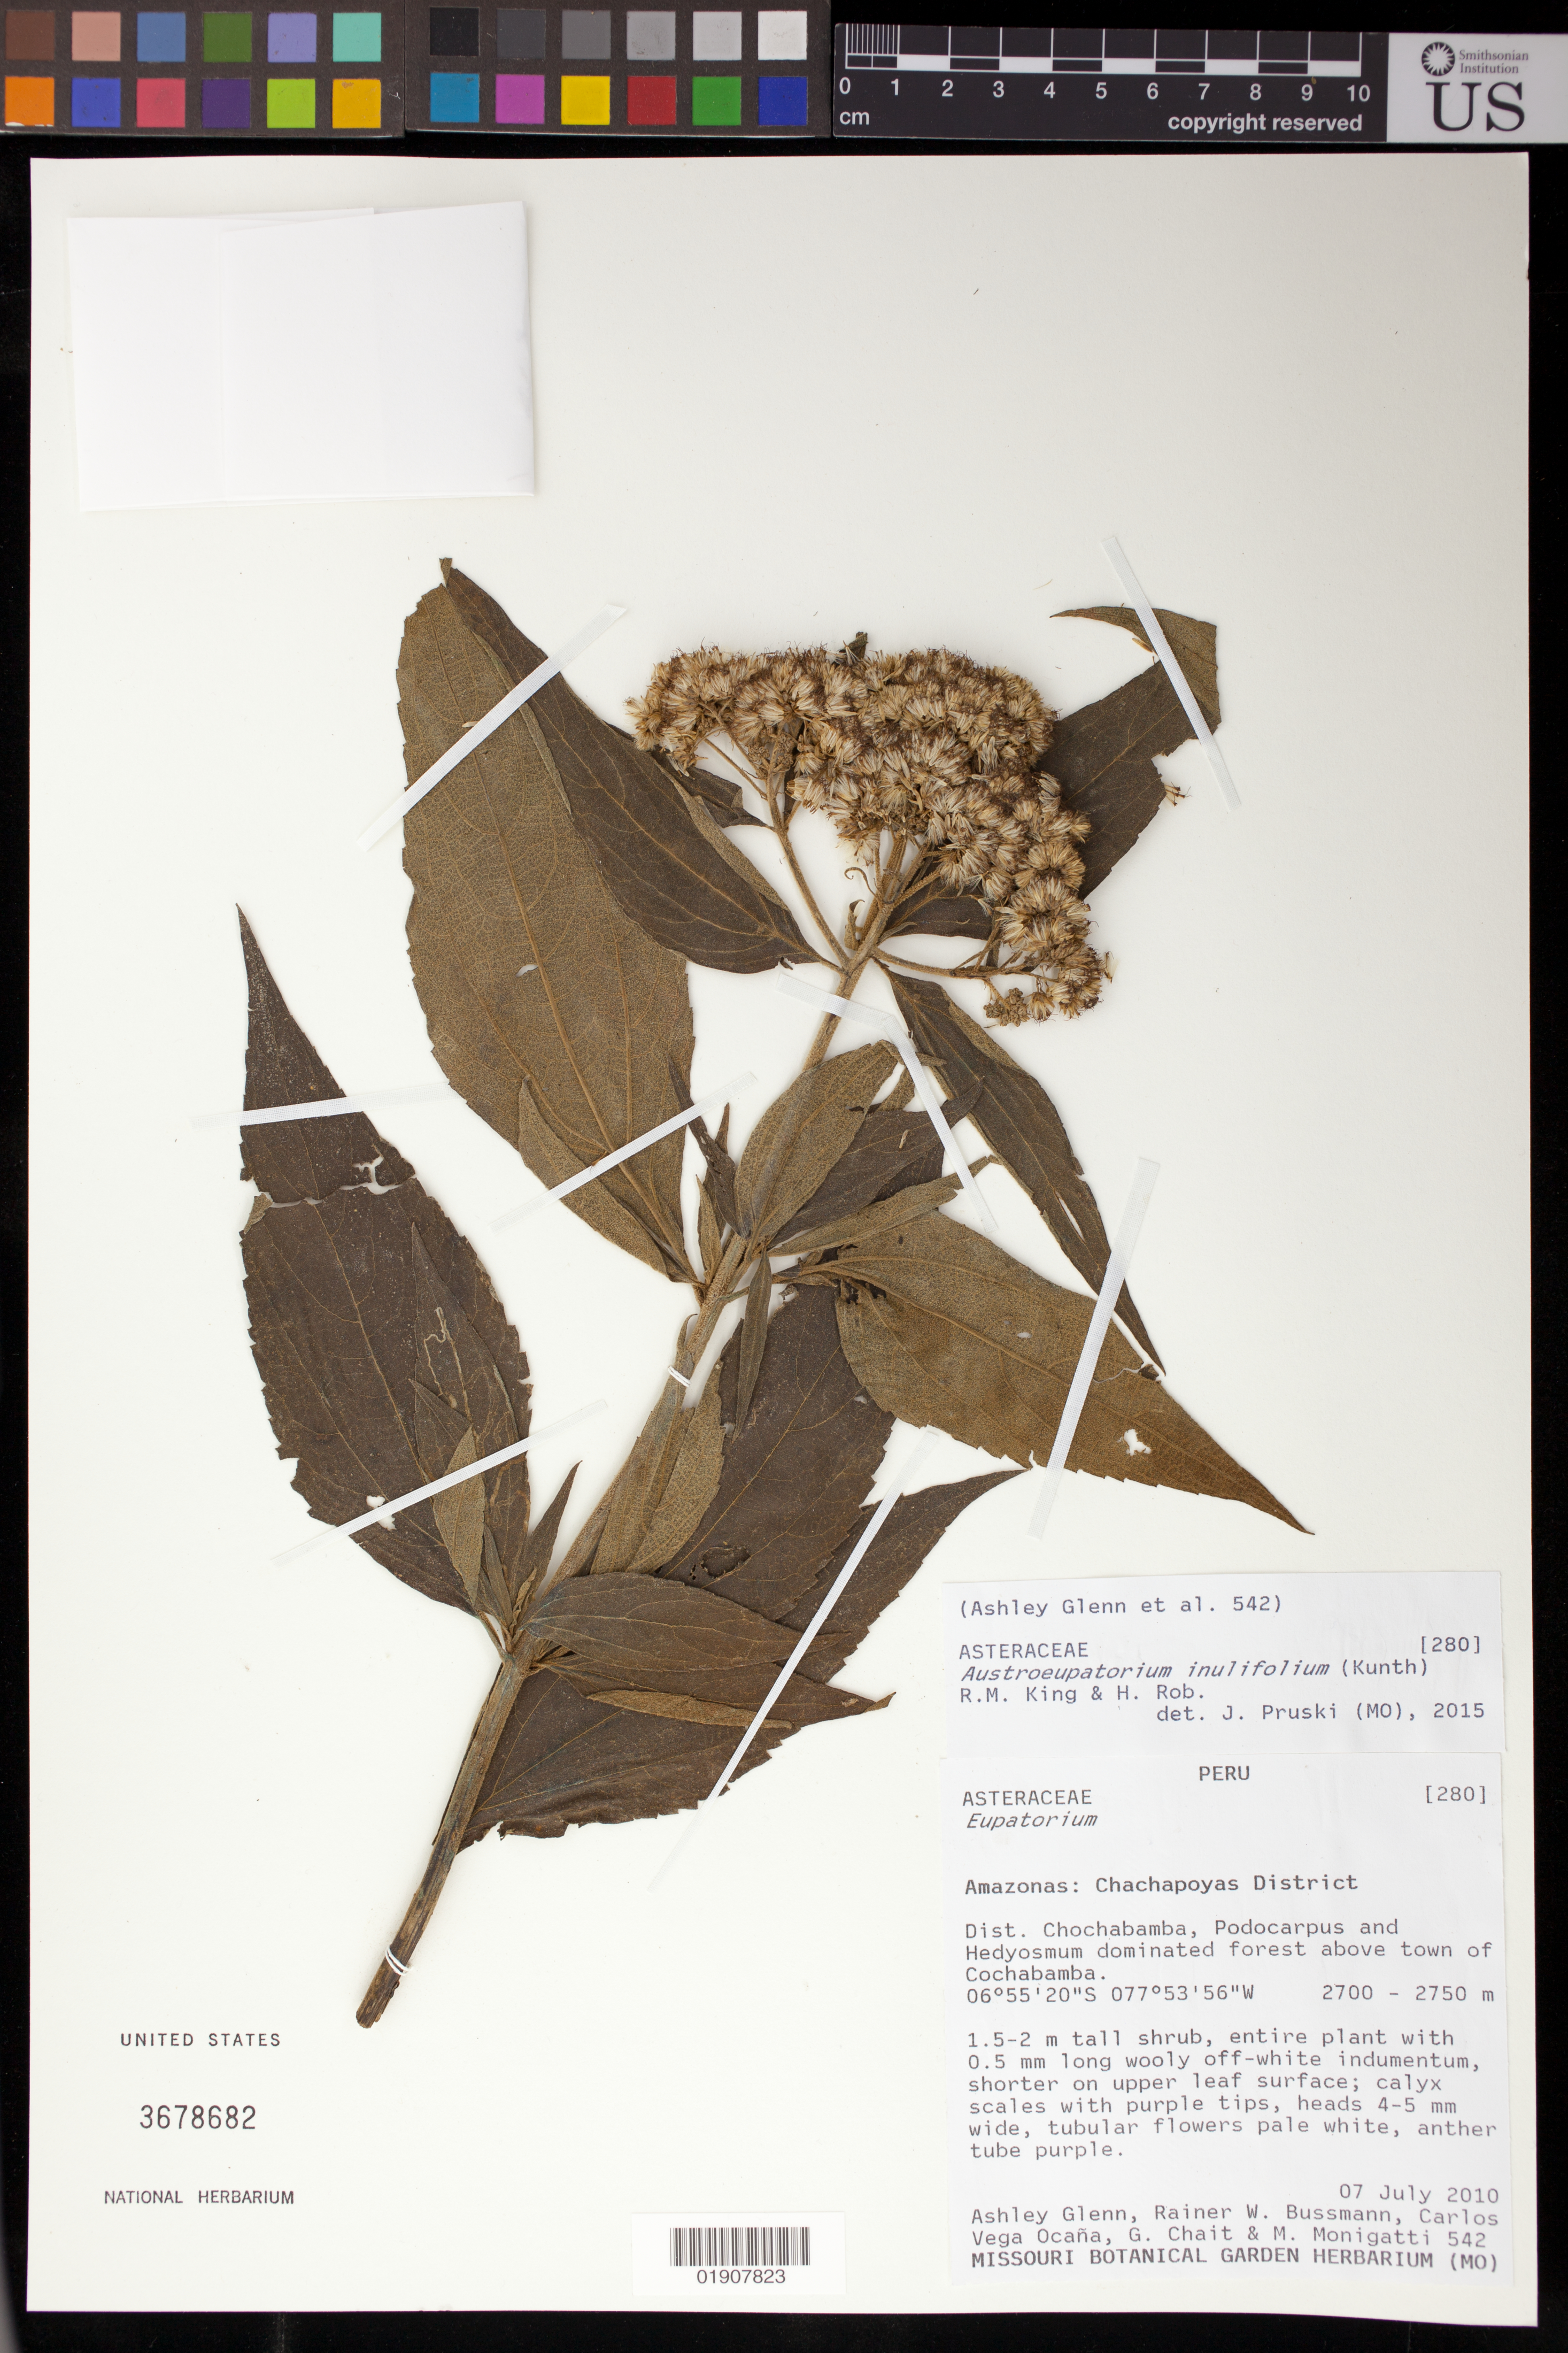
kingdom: Plantae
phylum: Tracheophyta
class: Magnoliopsida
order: Asterales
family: Asteraceae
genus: Austroeupatorium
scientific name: Austroeupatorium inulaefolium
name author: (Kunth) R.M. King & H. Rob.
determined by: Pruski, J. F.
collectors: A. Glenn, R. W. Bussmann, C. Vega Ocaña, G. Chait & M. Monigatti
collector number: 542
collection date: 2010-07-07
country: Peru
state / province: Amazonas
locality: Chachapoyas District, Dist Chochabamba, Podocarpus and Hedyosmum dominated forest above town of Cochabamba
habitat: Podocarpus and Hedyosmum dominated forest.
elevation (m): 2700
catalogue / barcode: US 3678682